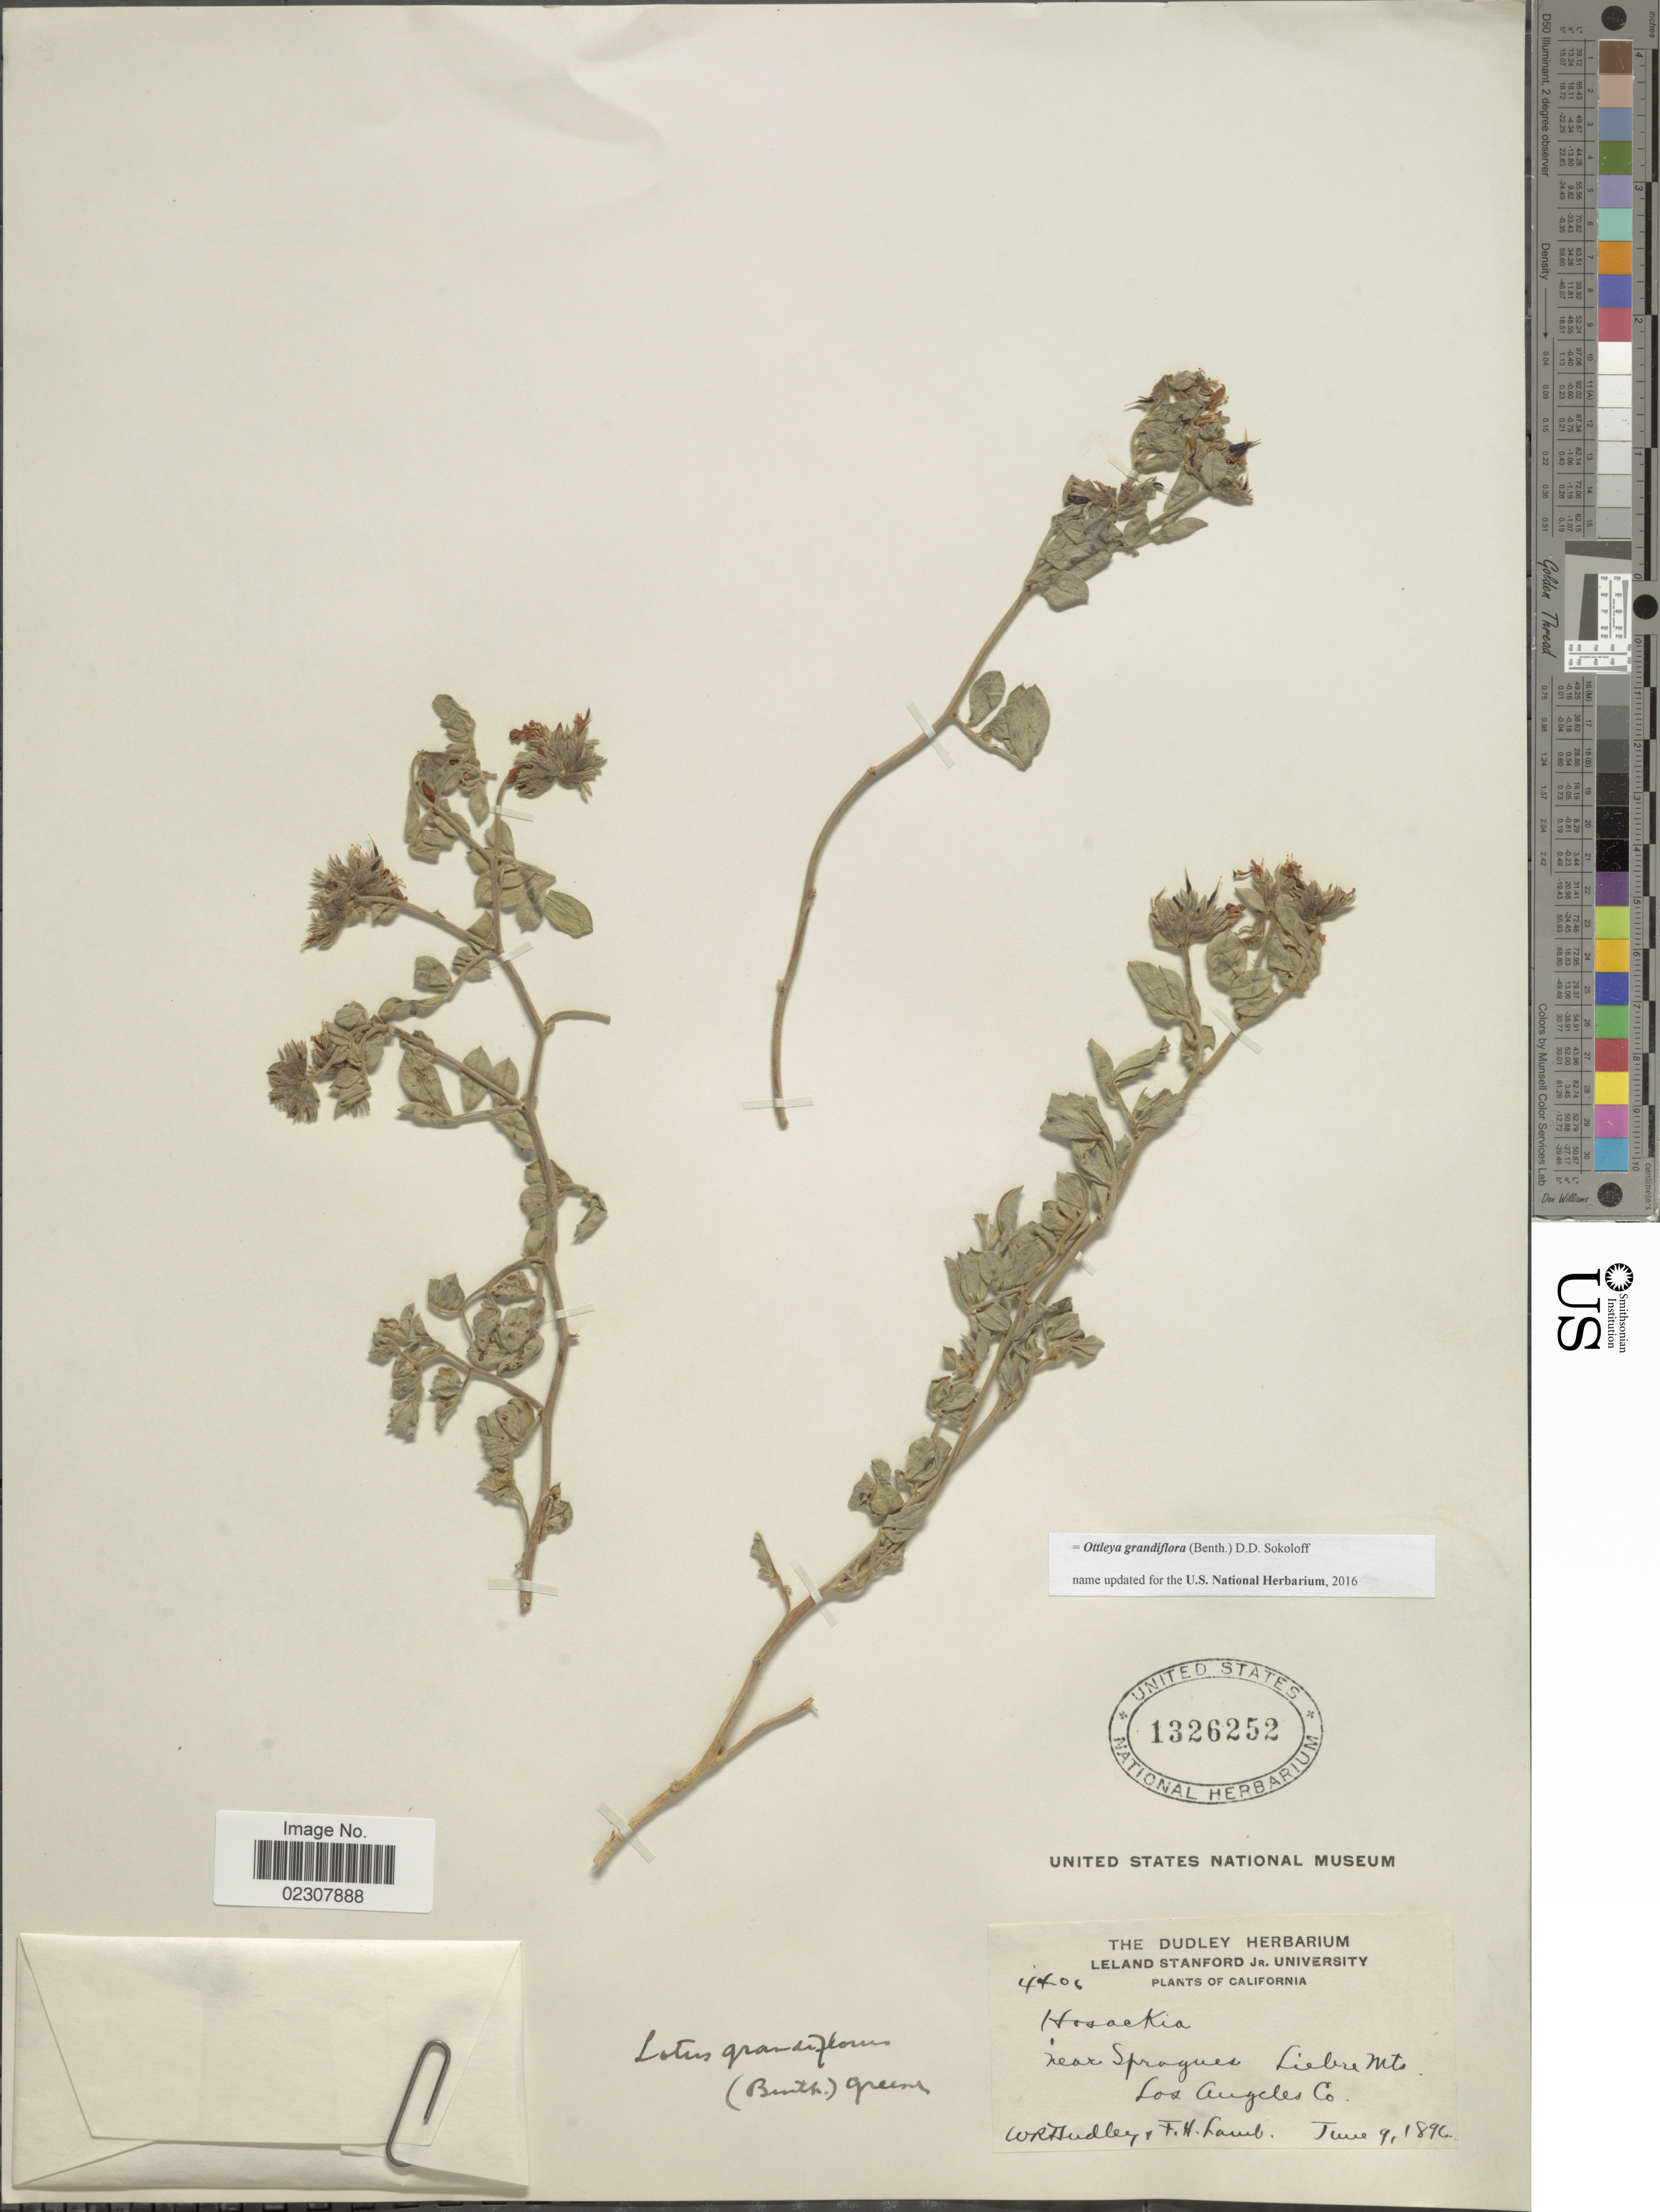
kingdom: Plantae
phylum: Tracheophyta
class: Magnoliopsida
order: Fabales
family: Fabaceae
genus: Ottleya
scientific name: Ottleya grandiflora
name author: (Benth.) D.D. Sokoloff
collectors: W. Dudley & F. H. Lamb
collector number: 4406*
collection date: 1896-06-09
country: United States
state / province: California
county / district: Los Angeles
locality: Near Spragues Liebre Mts., Los Angeles Co.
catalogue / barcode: US 1326252